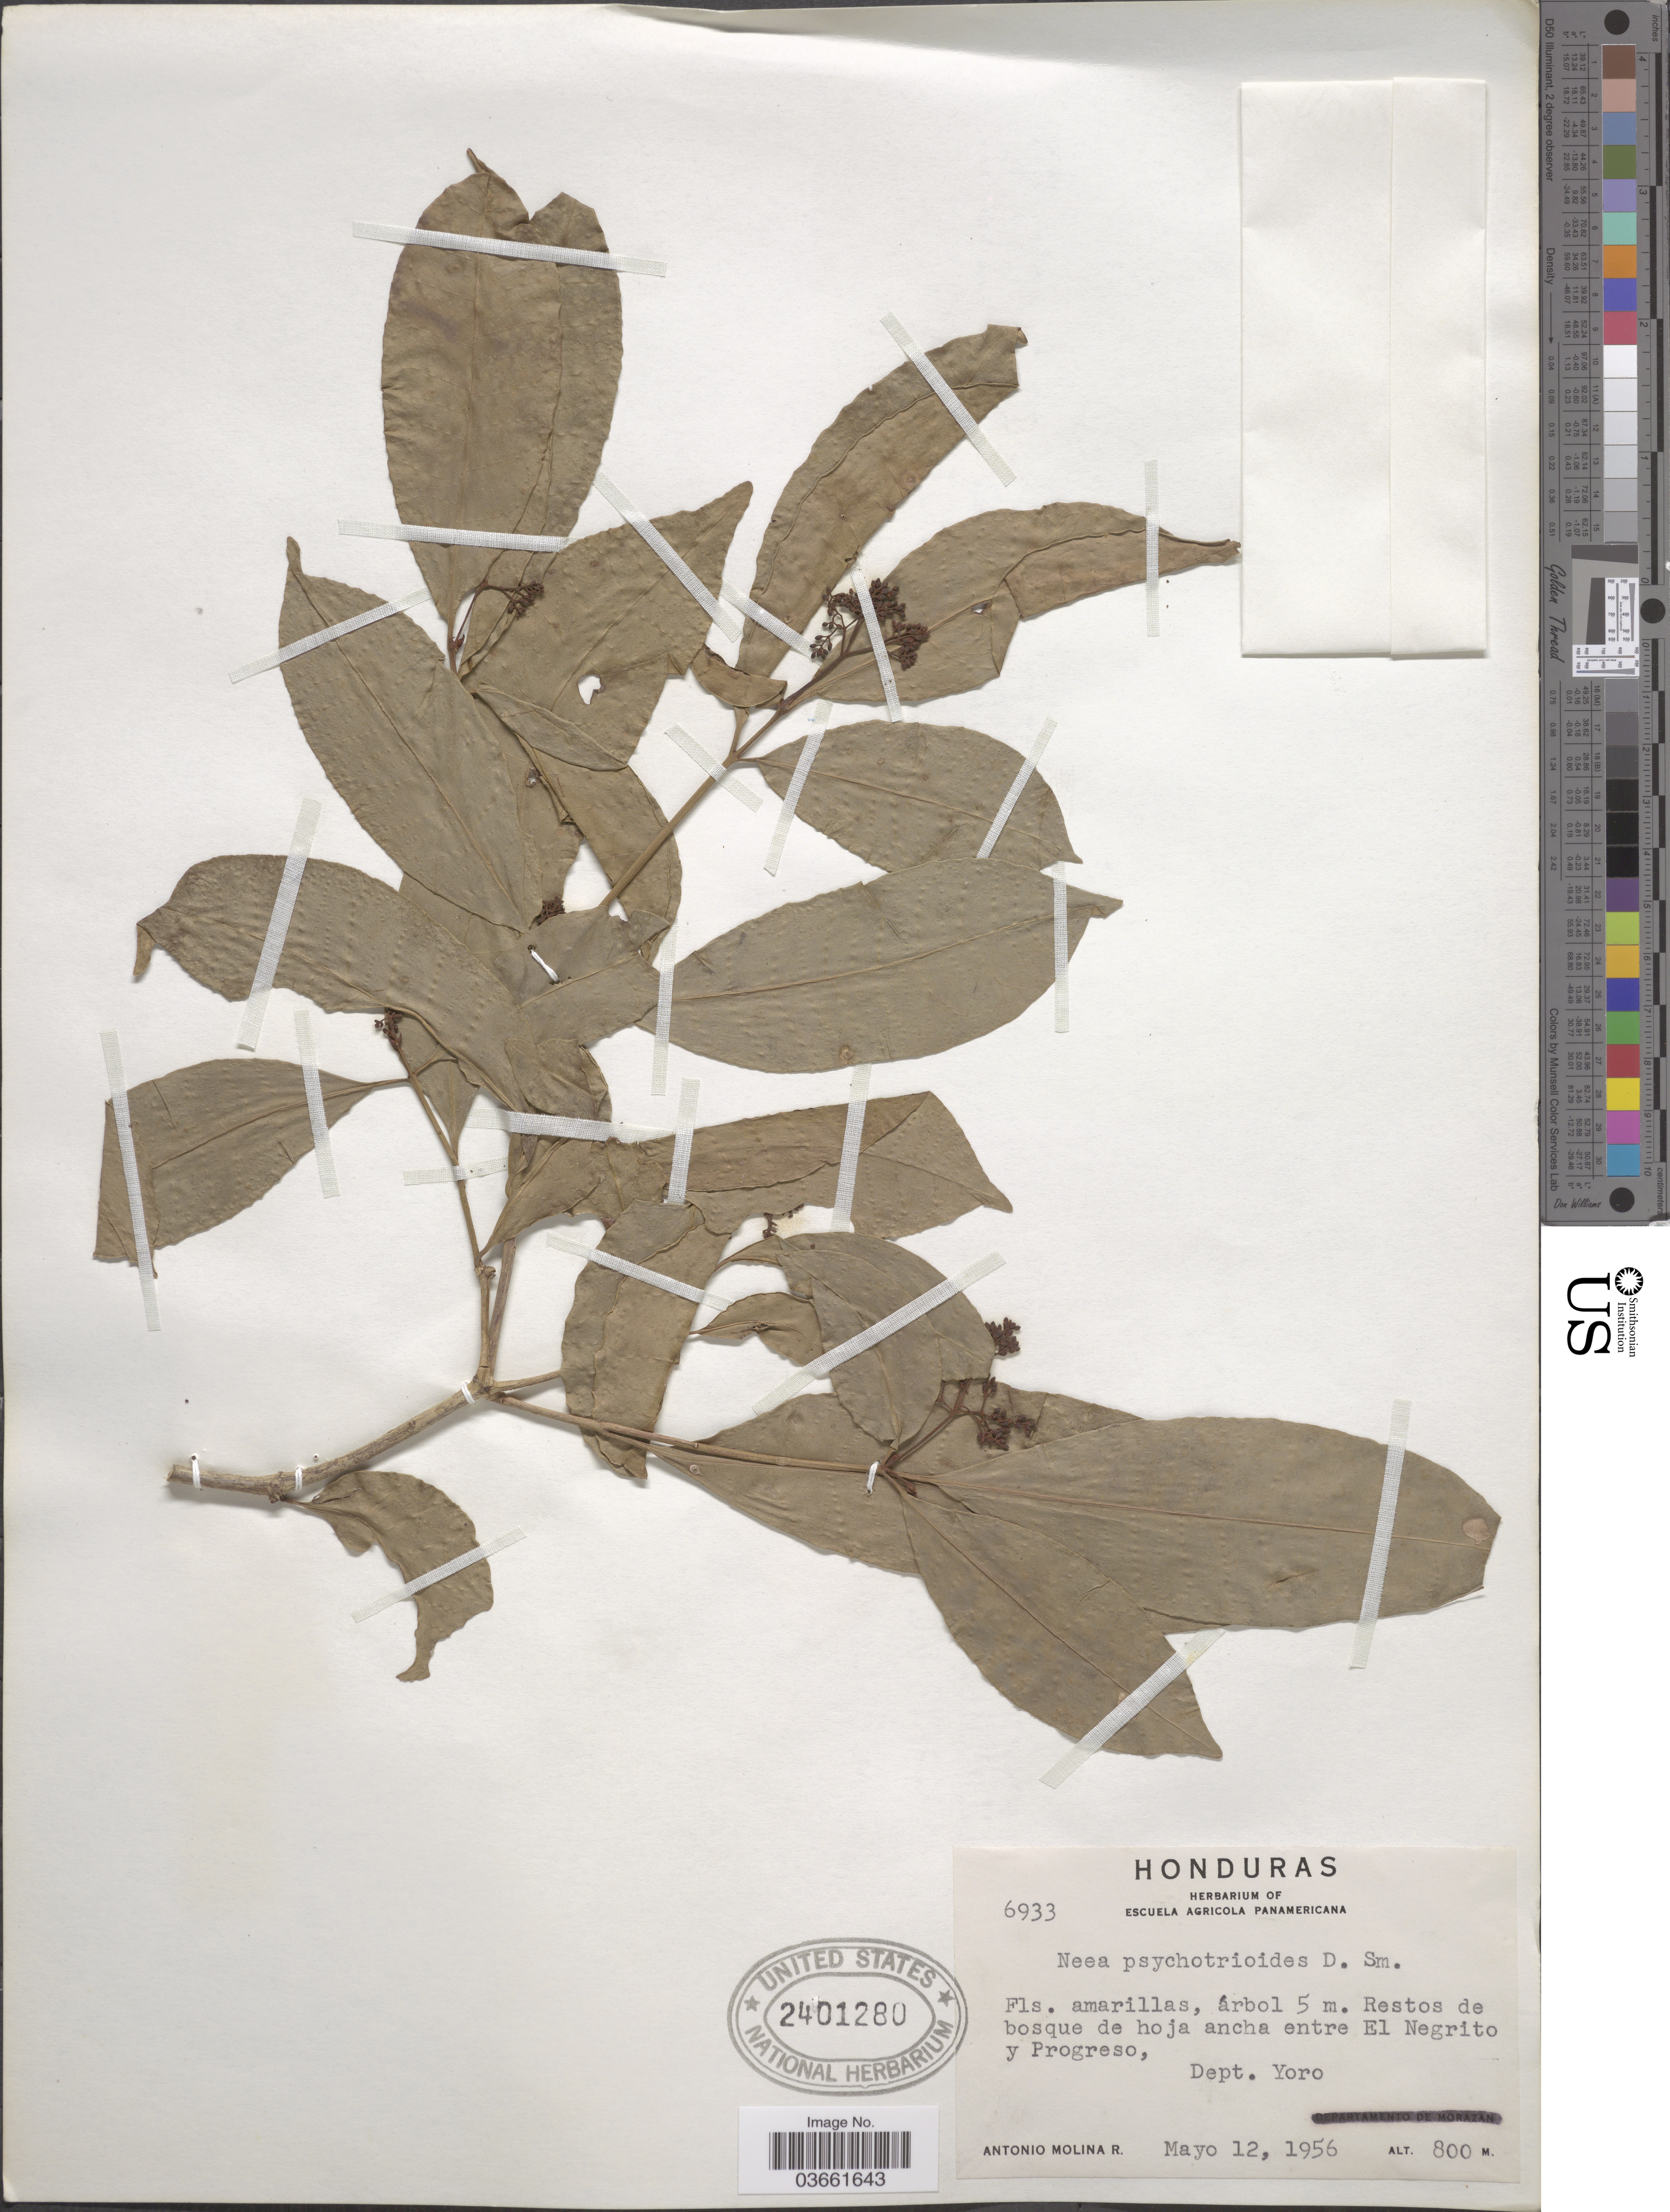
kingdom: Plantae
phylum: Tracheophyta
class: Magnoliopsida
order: Caryophyllales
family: Nyctaginaceae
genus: Neea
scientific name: Neea psychotrioides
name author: Donn. Sm.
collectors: A. Molina R.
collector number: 6933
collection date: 1956-05-12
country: Honduras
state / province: Yoro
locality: Restos de bosque de hoja ancha entre El Negrito y Progreso, Dept. Yoro.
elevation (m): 800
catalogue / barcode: US 2401280